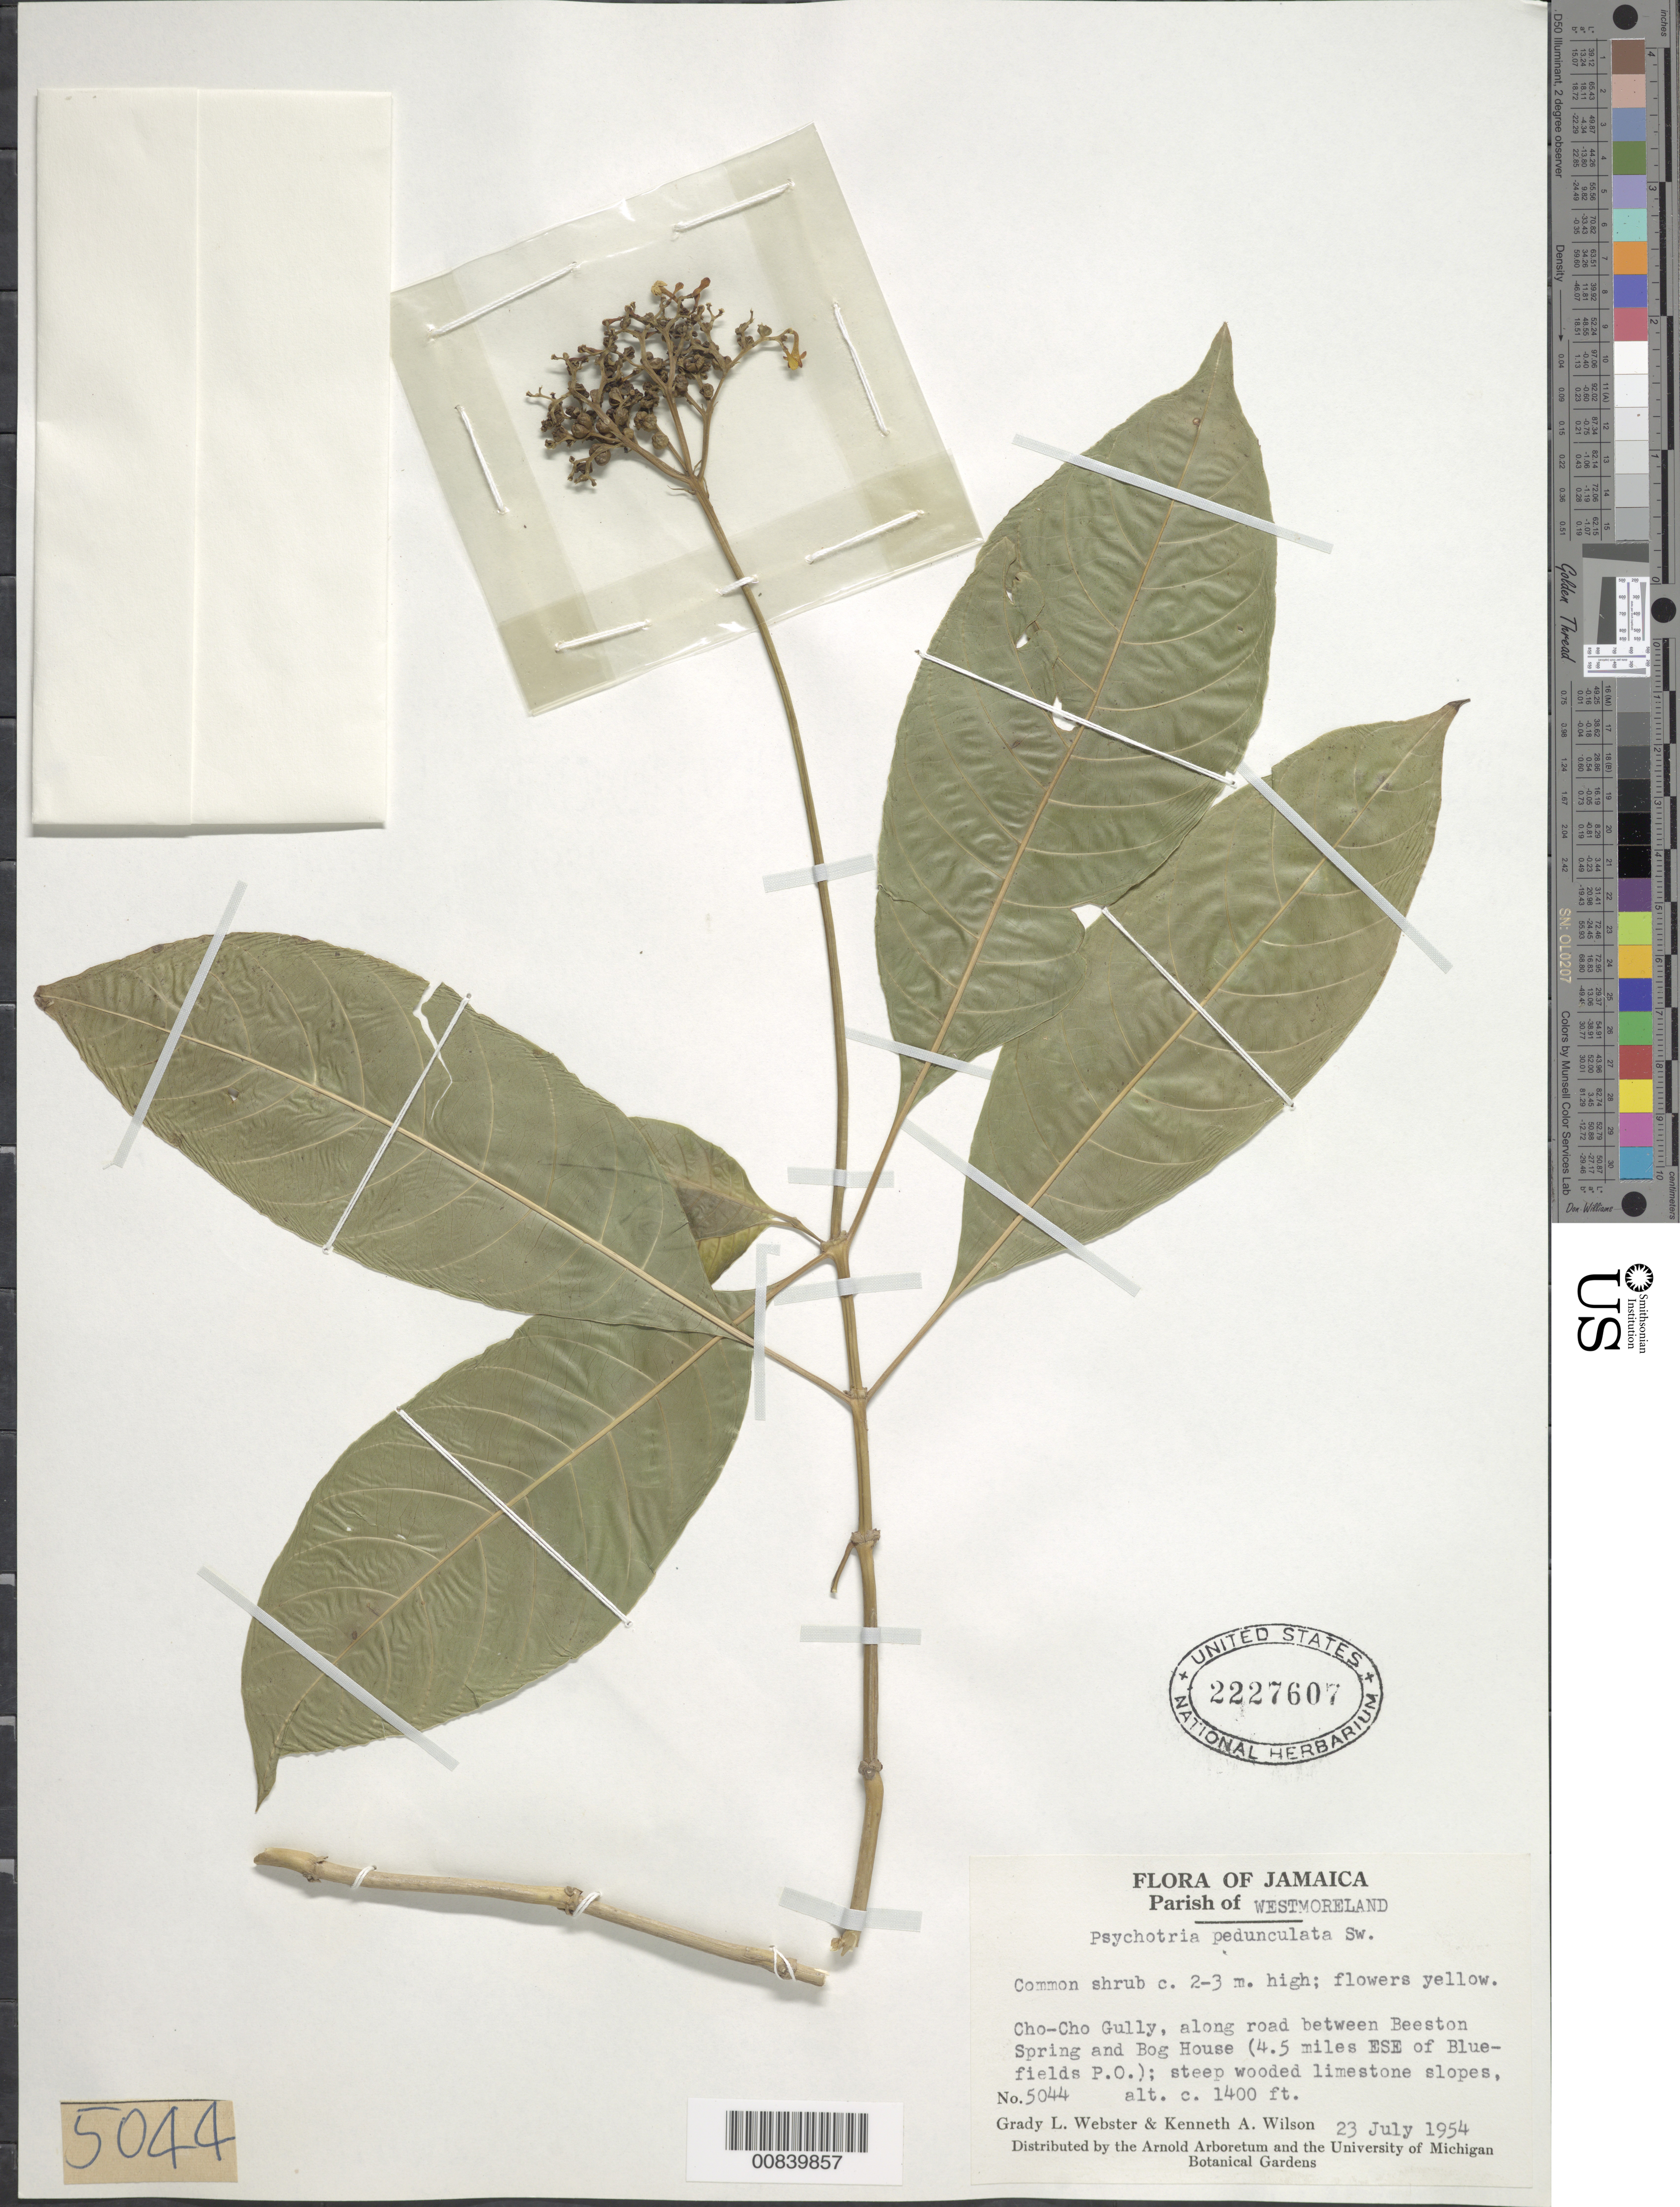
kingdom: Plantae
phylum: Tracheophyta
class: Magnoliopsida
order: Gentianales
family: Rubiaceae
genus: Psychotria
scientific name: Psychotria pendunculata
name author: Sw.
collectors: G. L. Webster & K. A. Wilson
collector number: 5044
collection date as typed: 23 Jul 1954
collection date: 1954-07-23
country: Jamaica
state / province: Westmoreland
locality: Cho-Cho Gully, along road between Beeston Spring and Bog House (4.5 miles ESE of Blufields P.O.)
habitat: Steep wooded limestone slopes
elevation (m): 427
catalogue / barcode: US 2227607